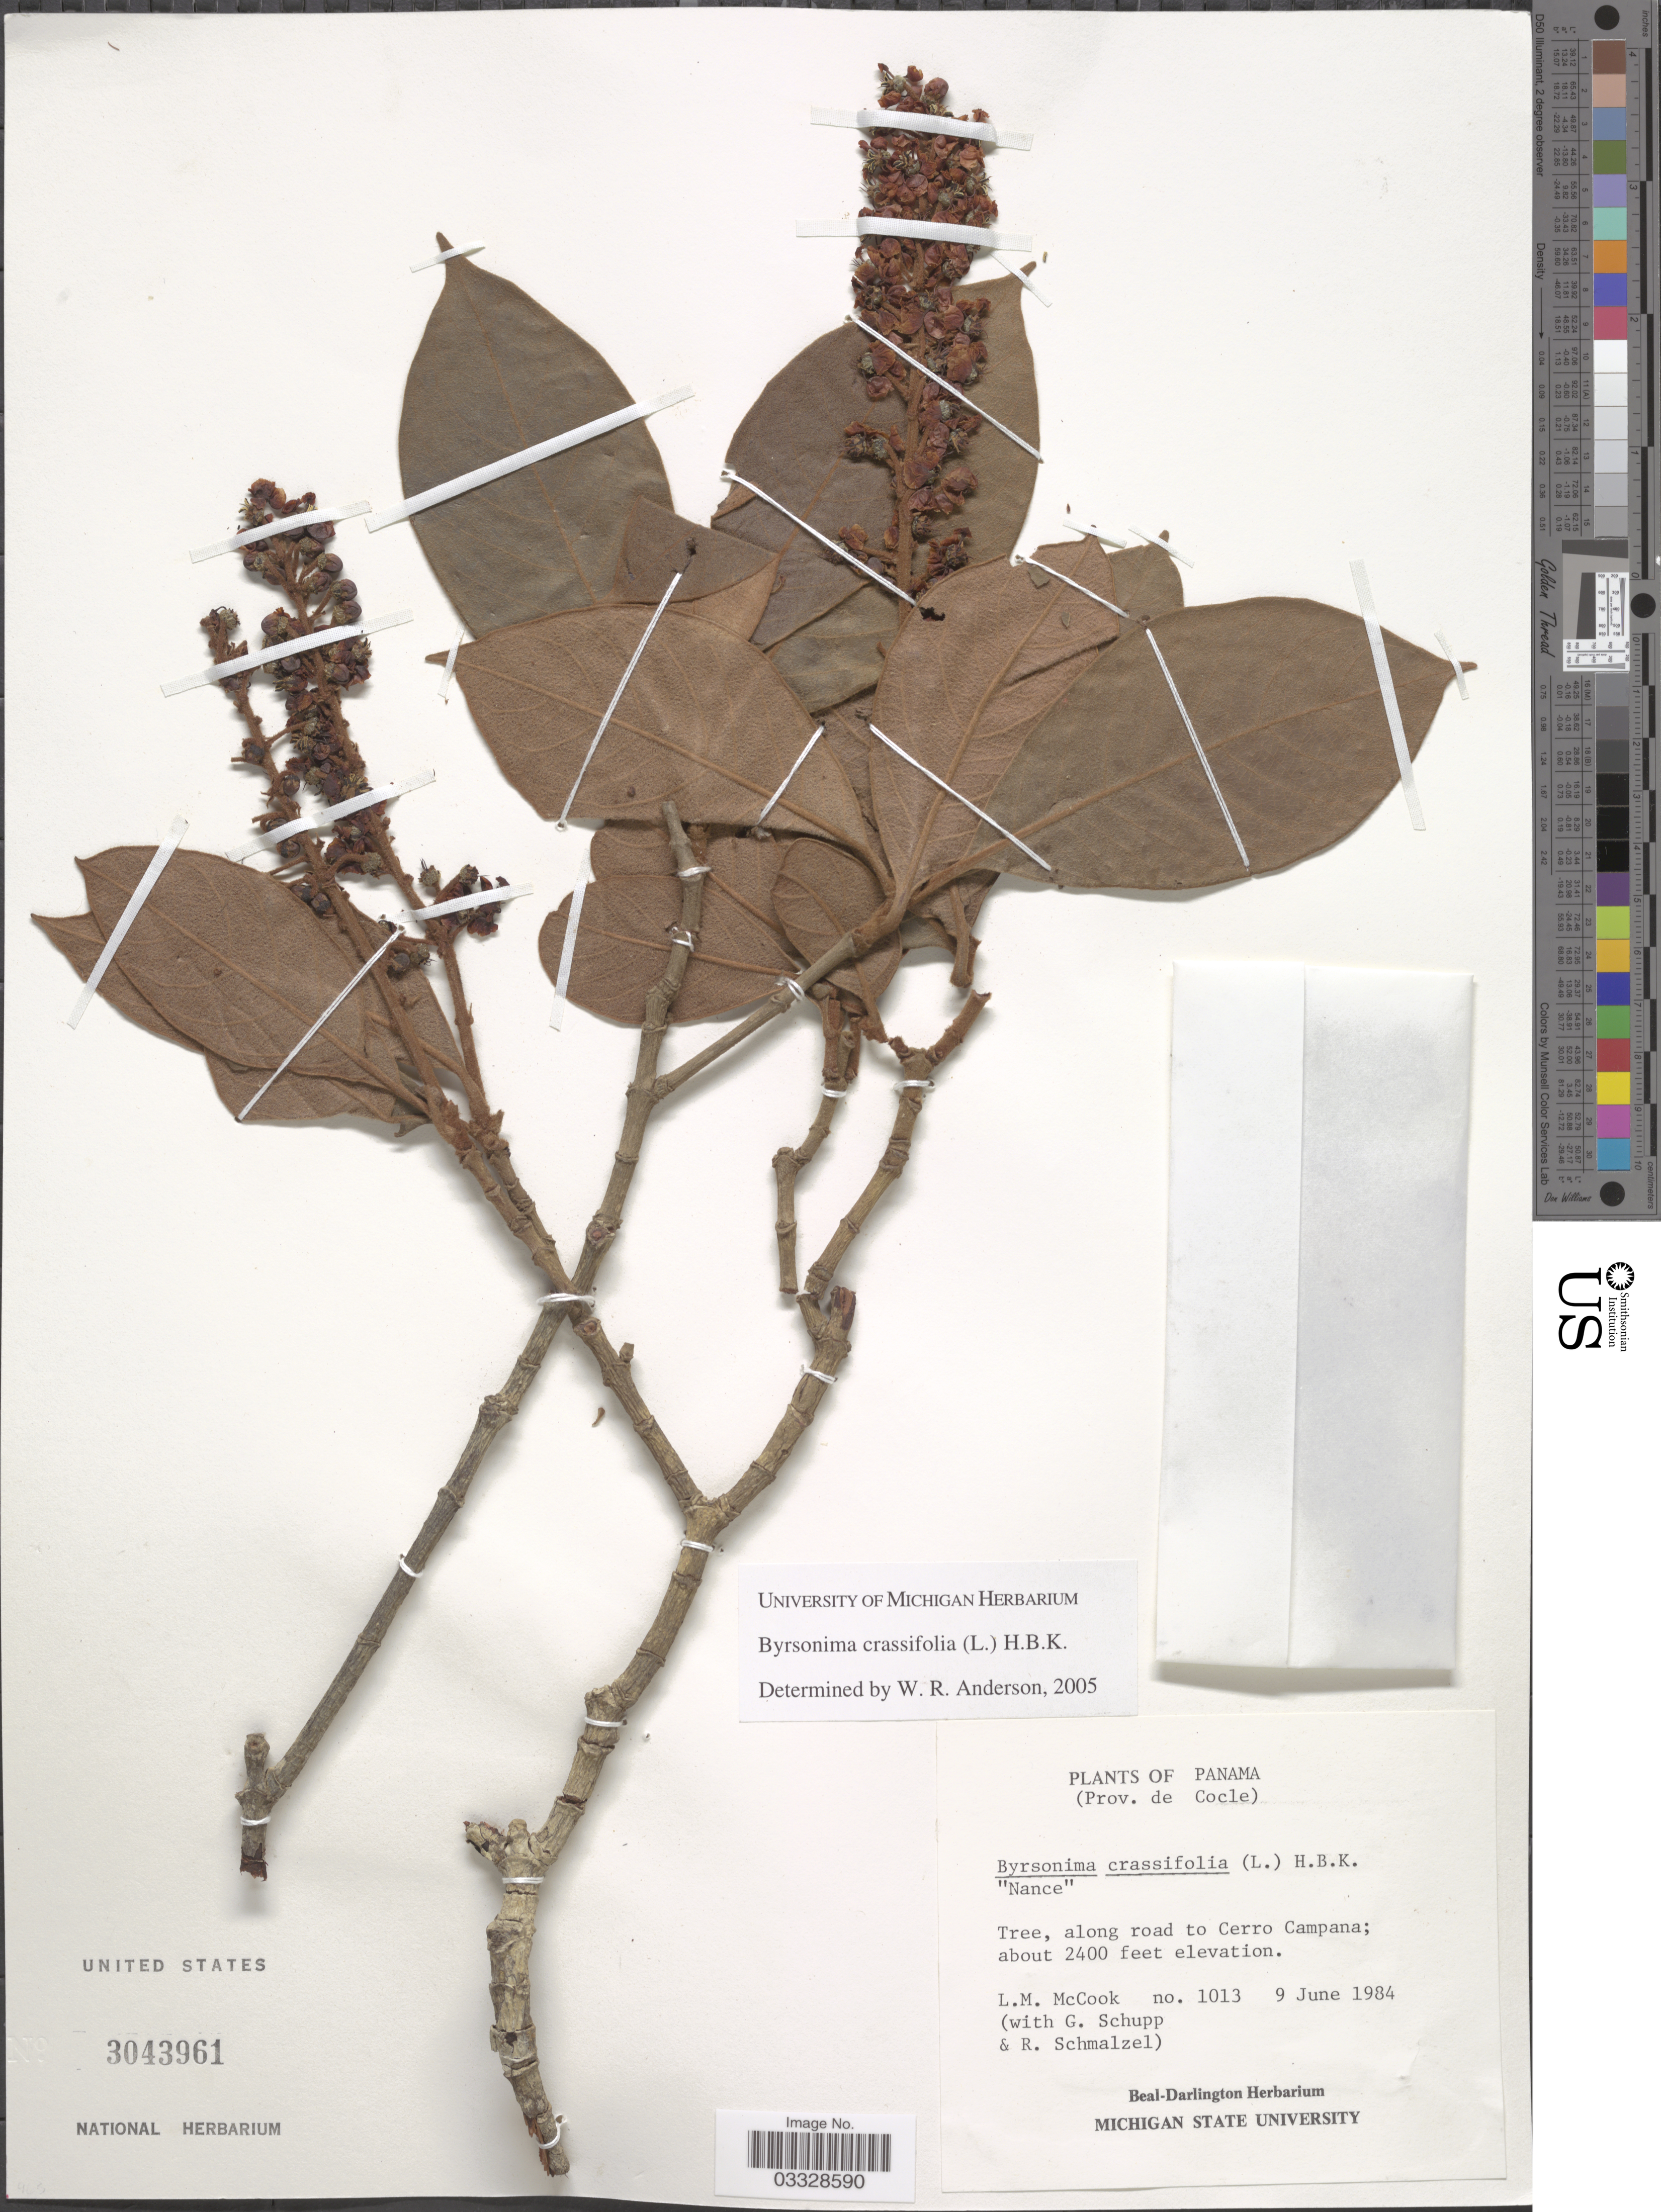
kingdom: Plantae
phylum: Tracheophyta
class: Magnoliopsida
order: Malpighiales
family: Malpighiaceae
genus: Byrsonima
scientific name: Byrsonima crassifolia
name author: (L.) Kunth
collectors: L. McCook, G. Schupp & R. Schmalzel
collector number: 1013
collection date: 1984-06-09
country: Panama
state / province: Coclé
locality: Along road to Cerro Campana.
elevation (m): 732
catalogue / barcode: US 3043961